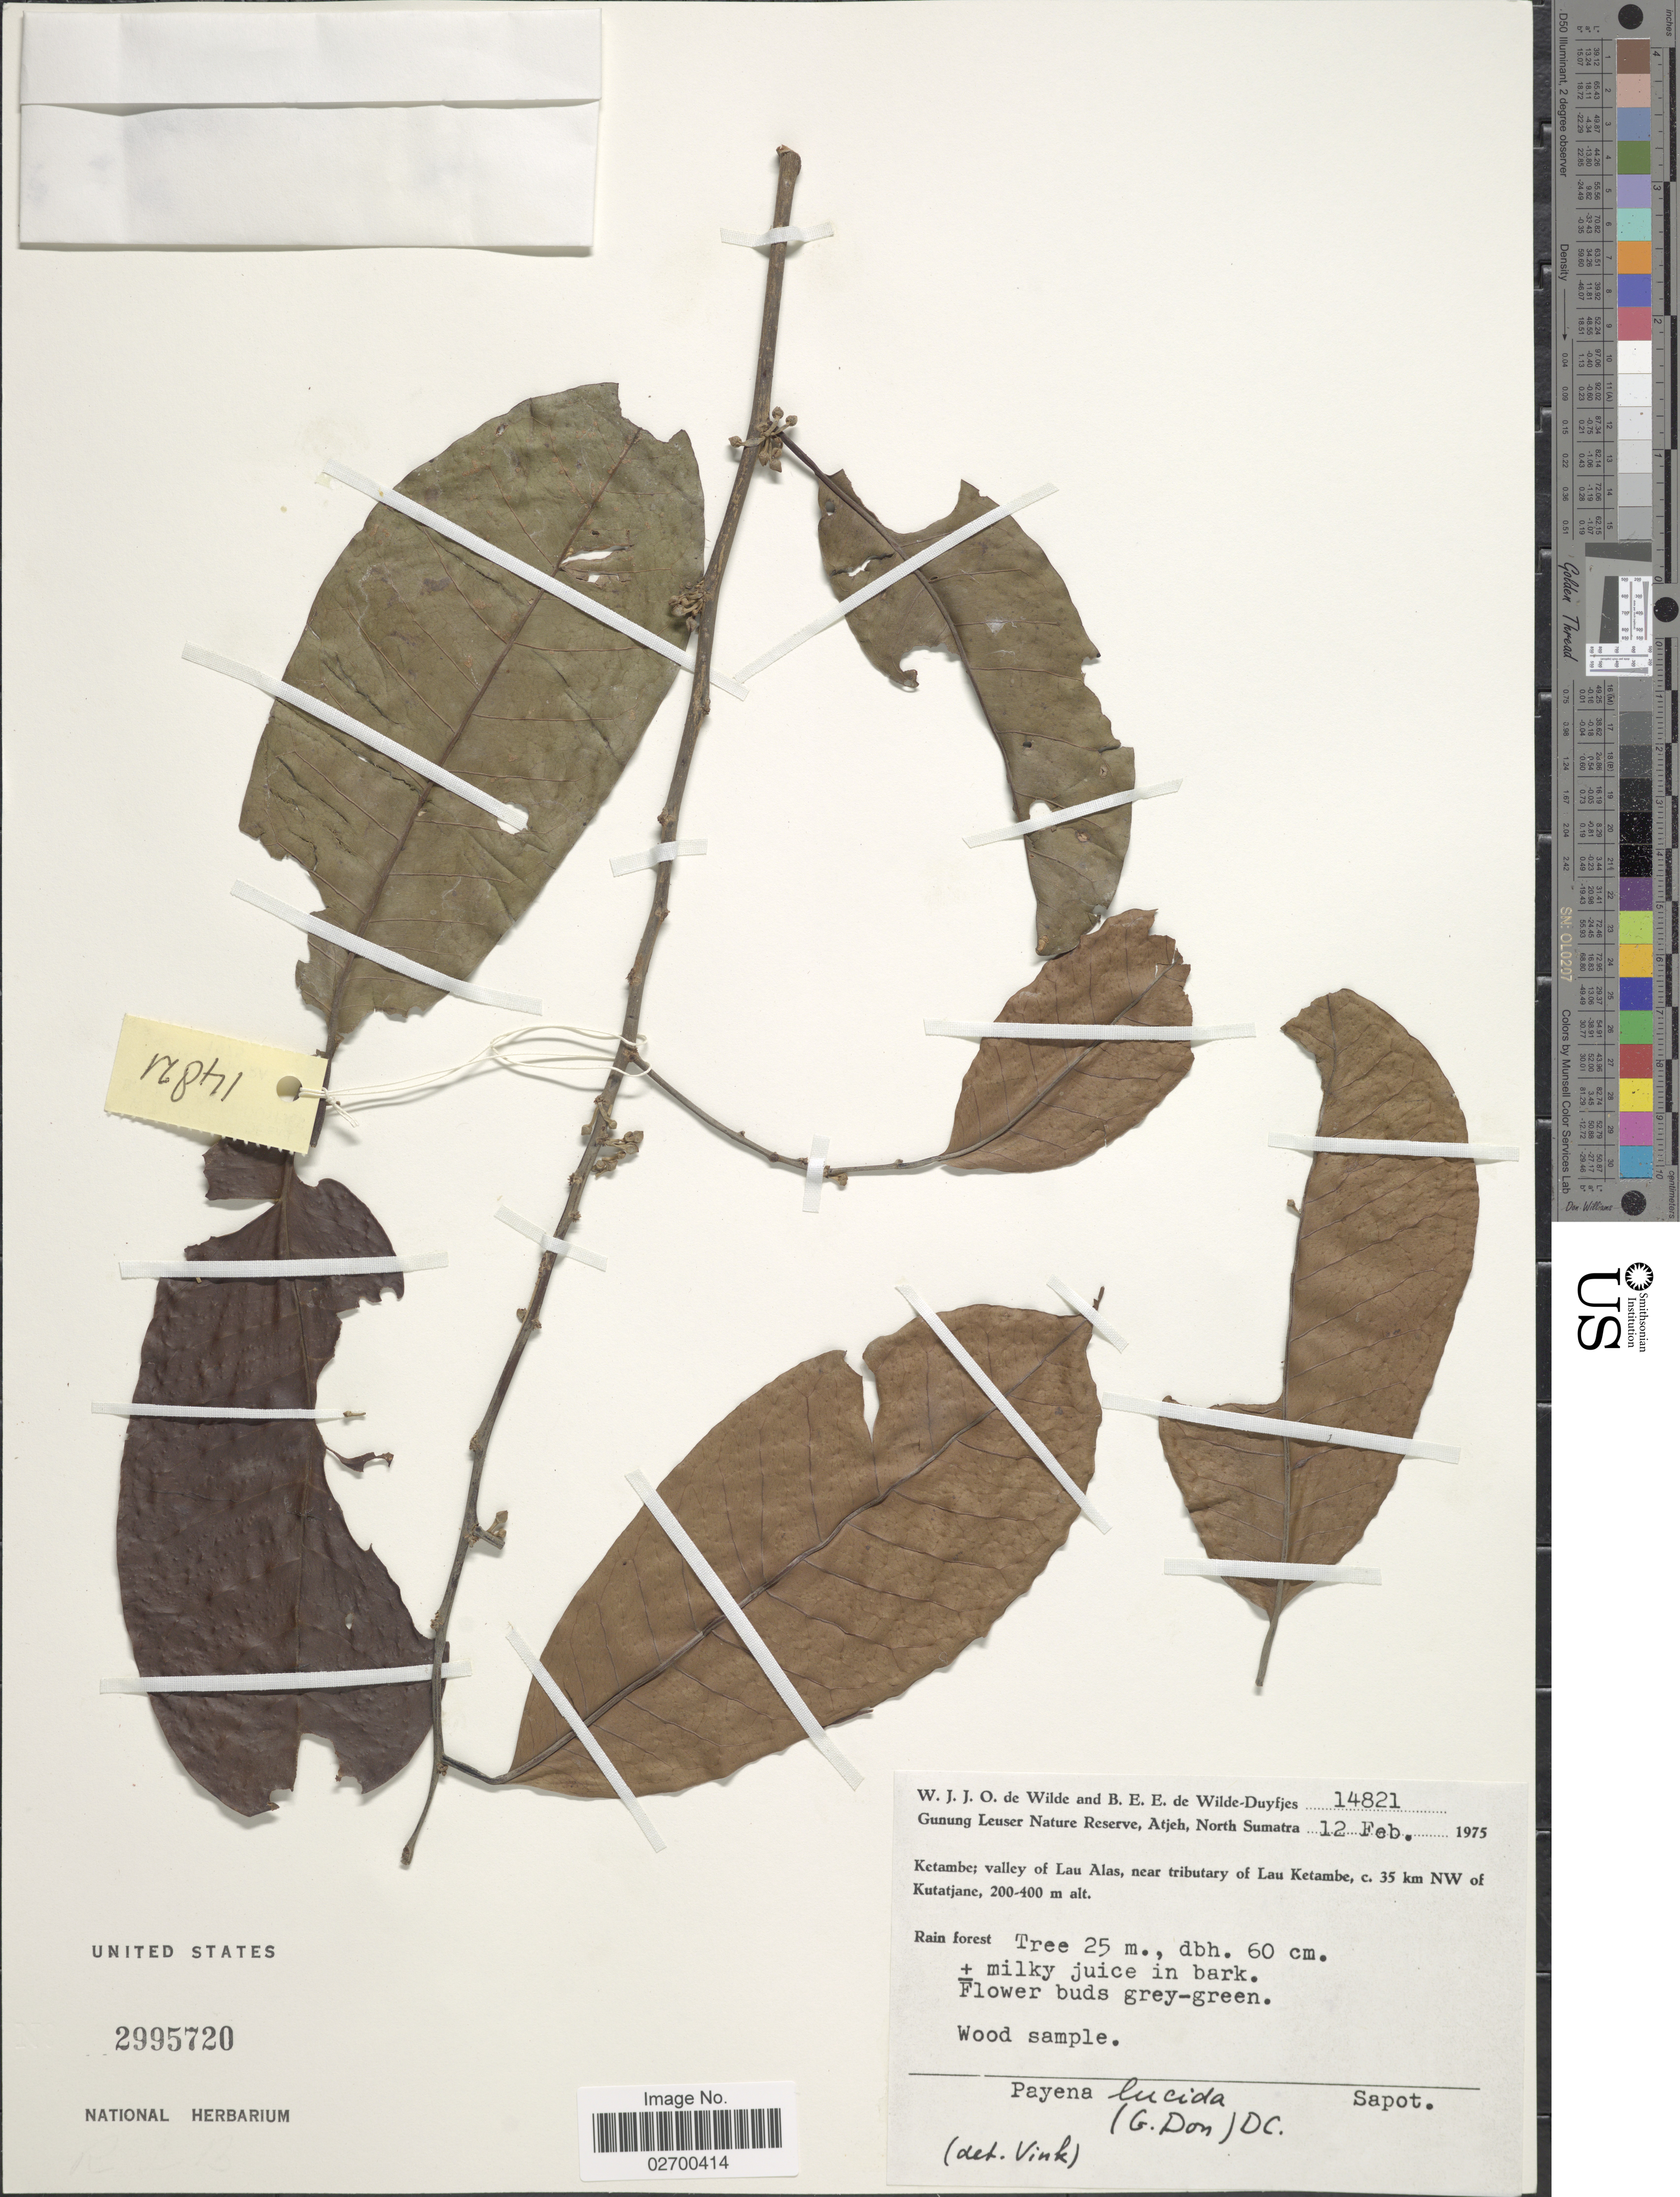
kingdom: Plantae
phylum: Tracheophyta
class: Magnoliopsida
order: Ericales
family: Sapotaceae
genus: Payena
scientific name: Payena lucida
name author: A. DC.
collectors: W. J. de Wilde & B. E. de Wilde-Duyfjes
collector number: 14821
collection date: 1975-02-12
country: Indonesia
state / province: Sumatra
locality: Gunung Leuser Nature Reserve, Atjeh, North Sumatra. Ketambe; valley of Lau Alas, near tributary of Lau Ketambe, c. 35 km NW of Kutatjane.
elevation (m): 200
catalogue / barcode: US 2995720